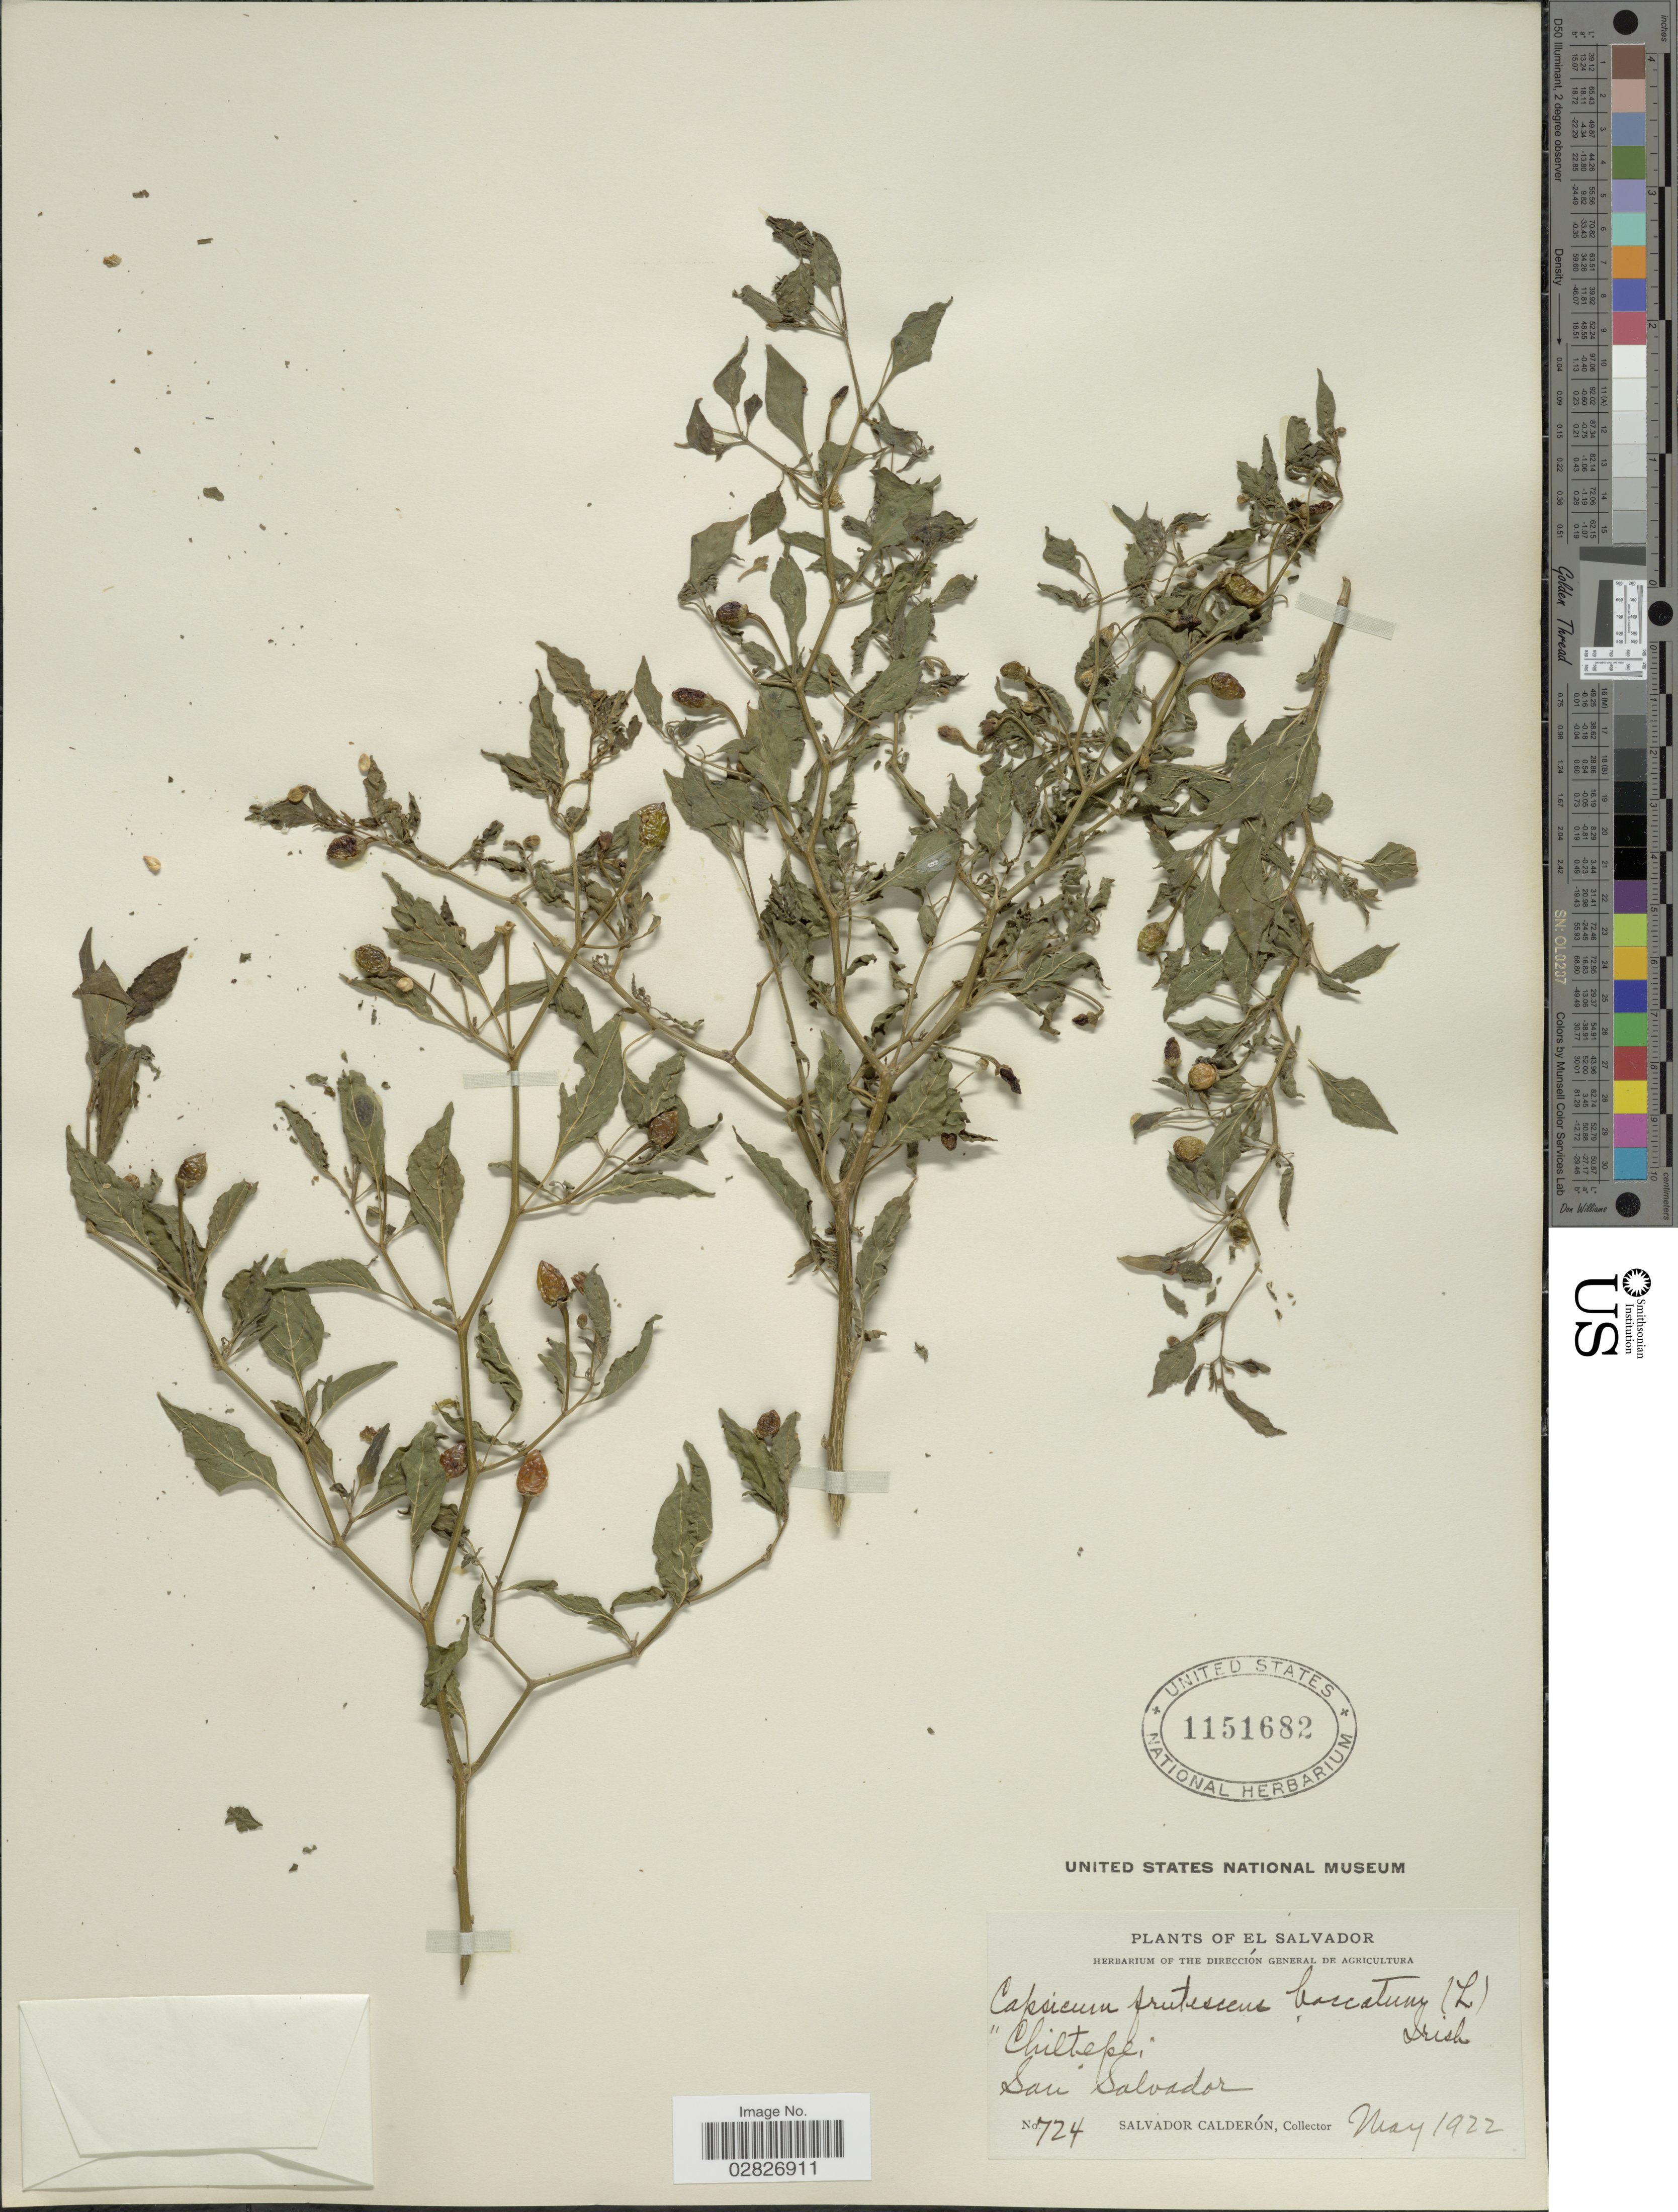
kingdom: Plantae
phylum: Tracheophyta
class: Magnoliopsida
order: Solanales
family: Solanaceae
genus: Capsicum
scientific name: Capsicum baccatum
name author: L.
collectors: S. Calderón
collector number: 724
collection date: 1922-05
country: El Salvador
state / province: San Salvador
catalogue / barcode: US 1151682